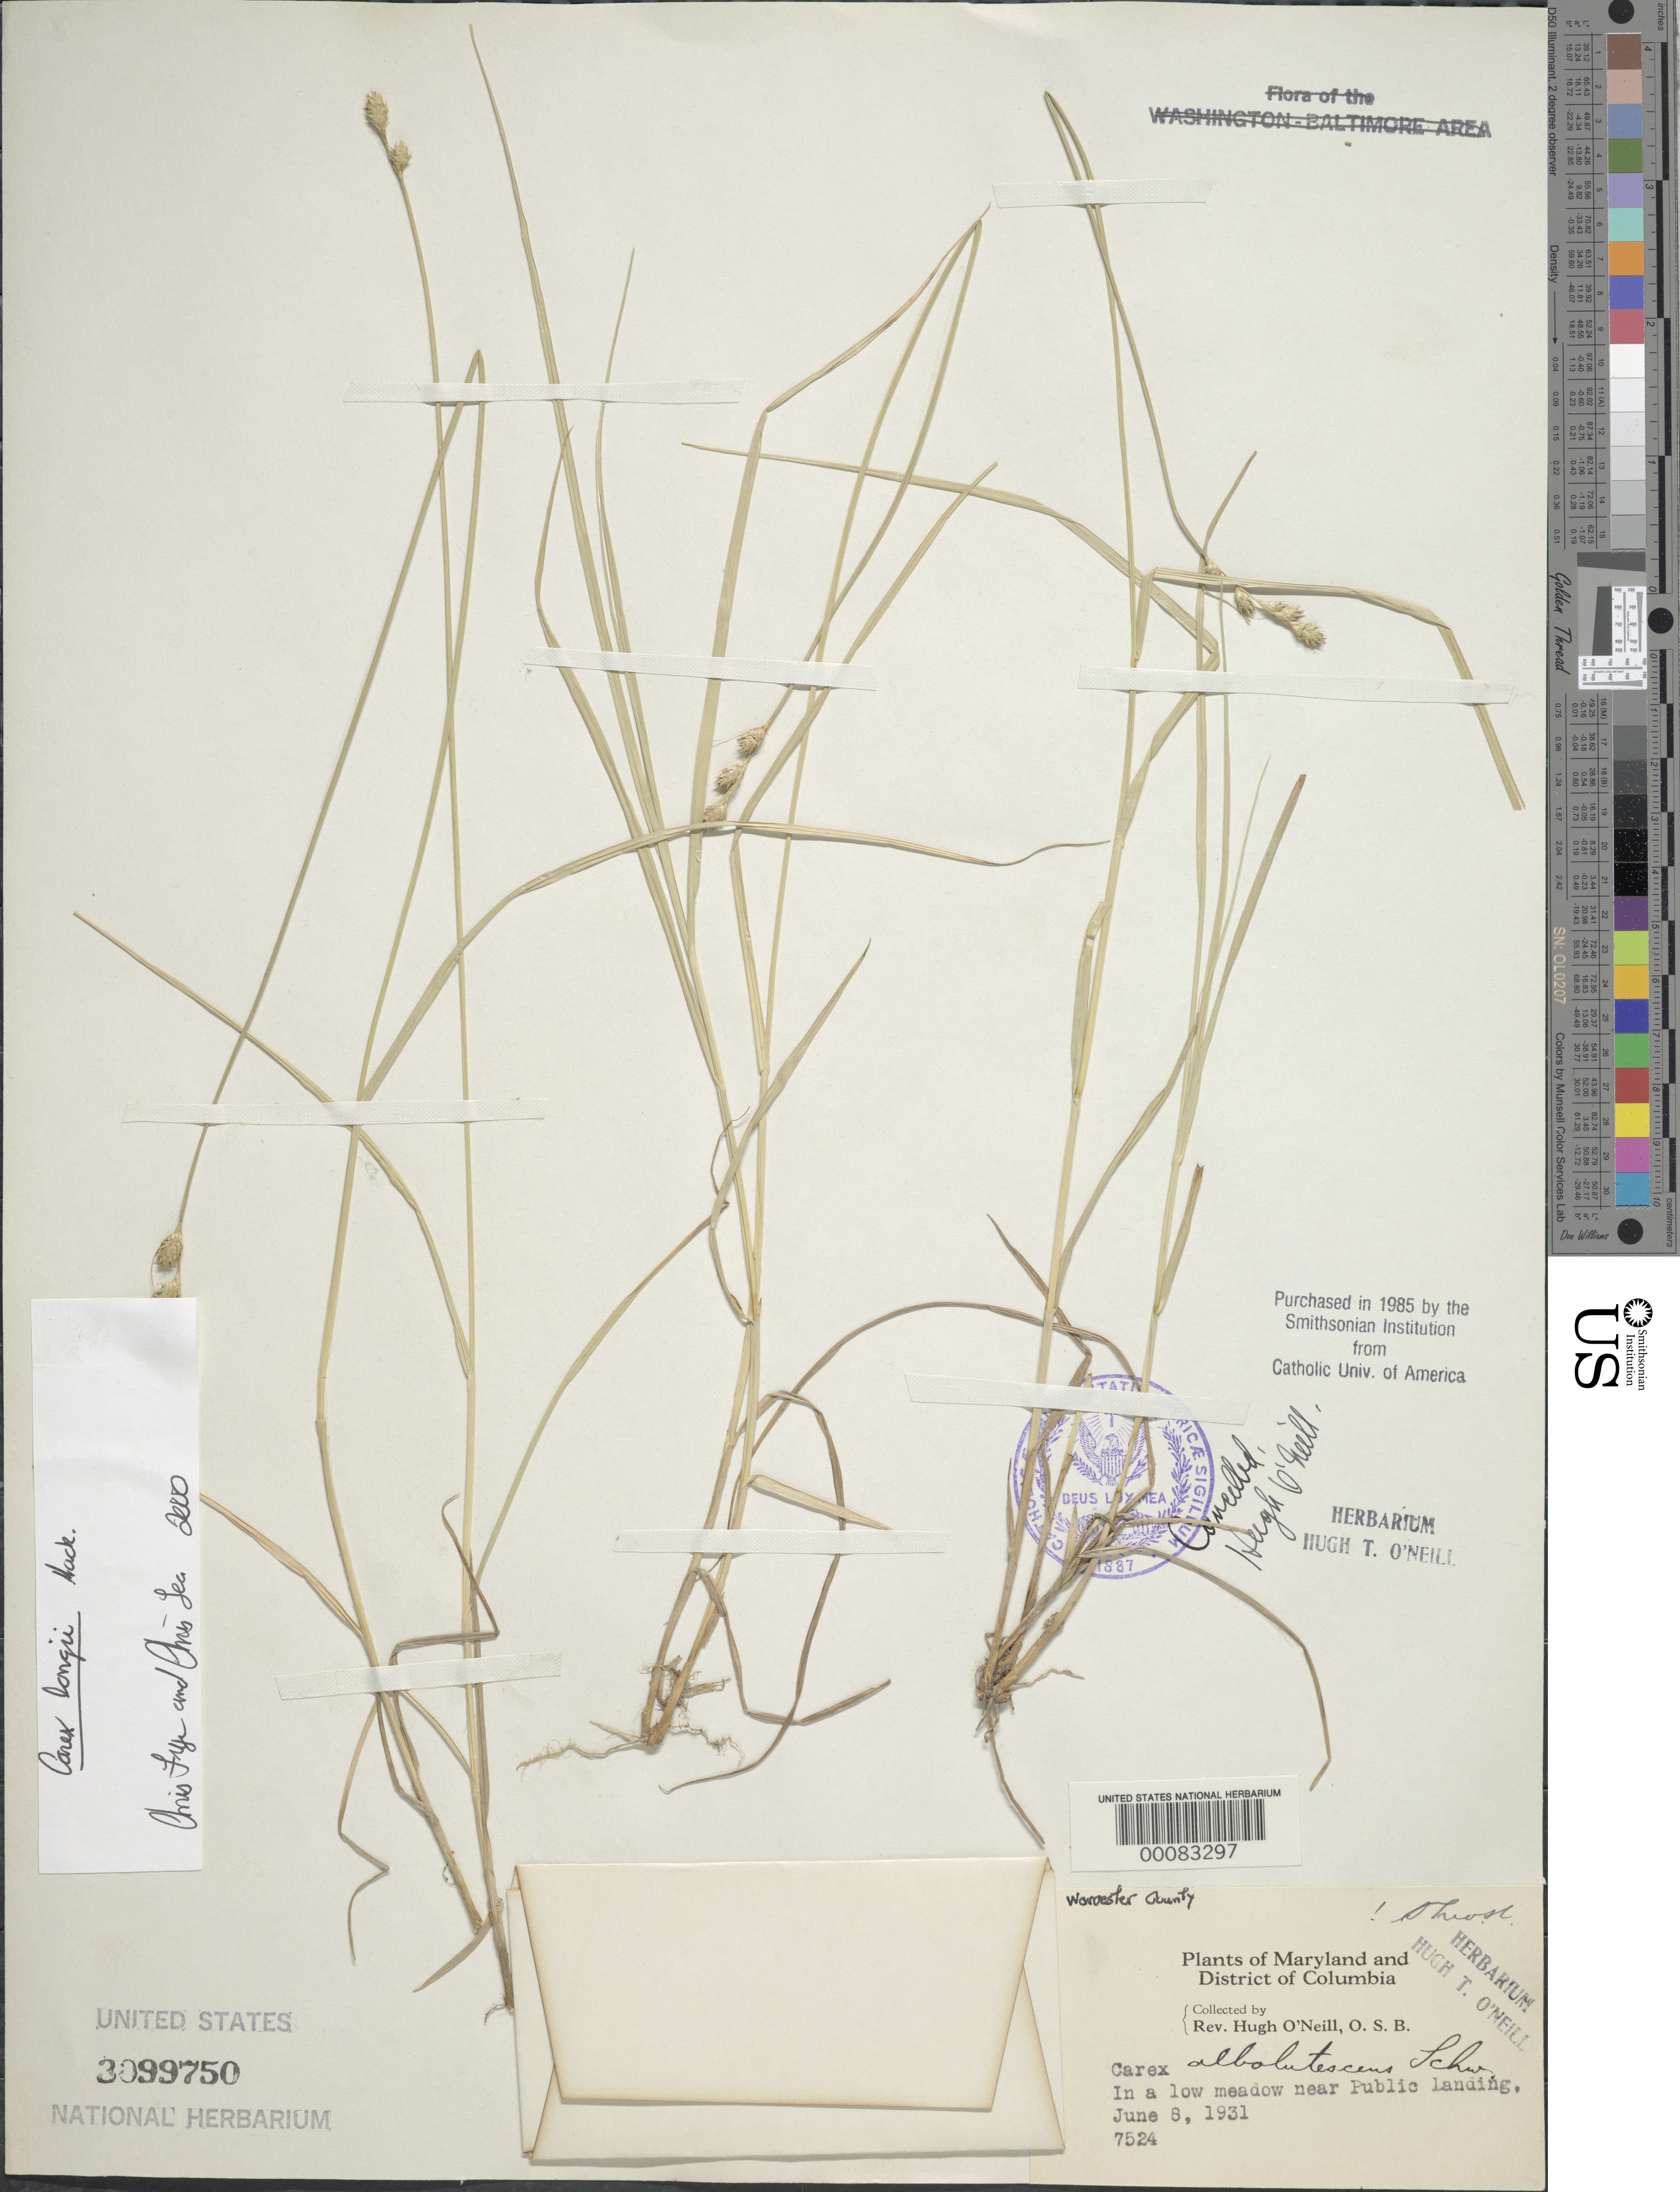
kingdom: Plantae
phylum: Tracheophyta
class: Liliopsida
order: Poales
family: Cyperaceae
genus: Carex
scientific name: Carex longii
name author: Mack.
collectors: H. O'Neill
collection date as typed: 08 Jun 1931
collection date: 1931-06-08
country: United States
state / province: Maryland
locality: Near Public Landing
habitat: Low meadow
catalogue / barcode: US 3099750